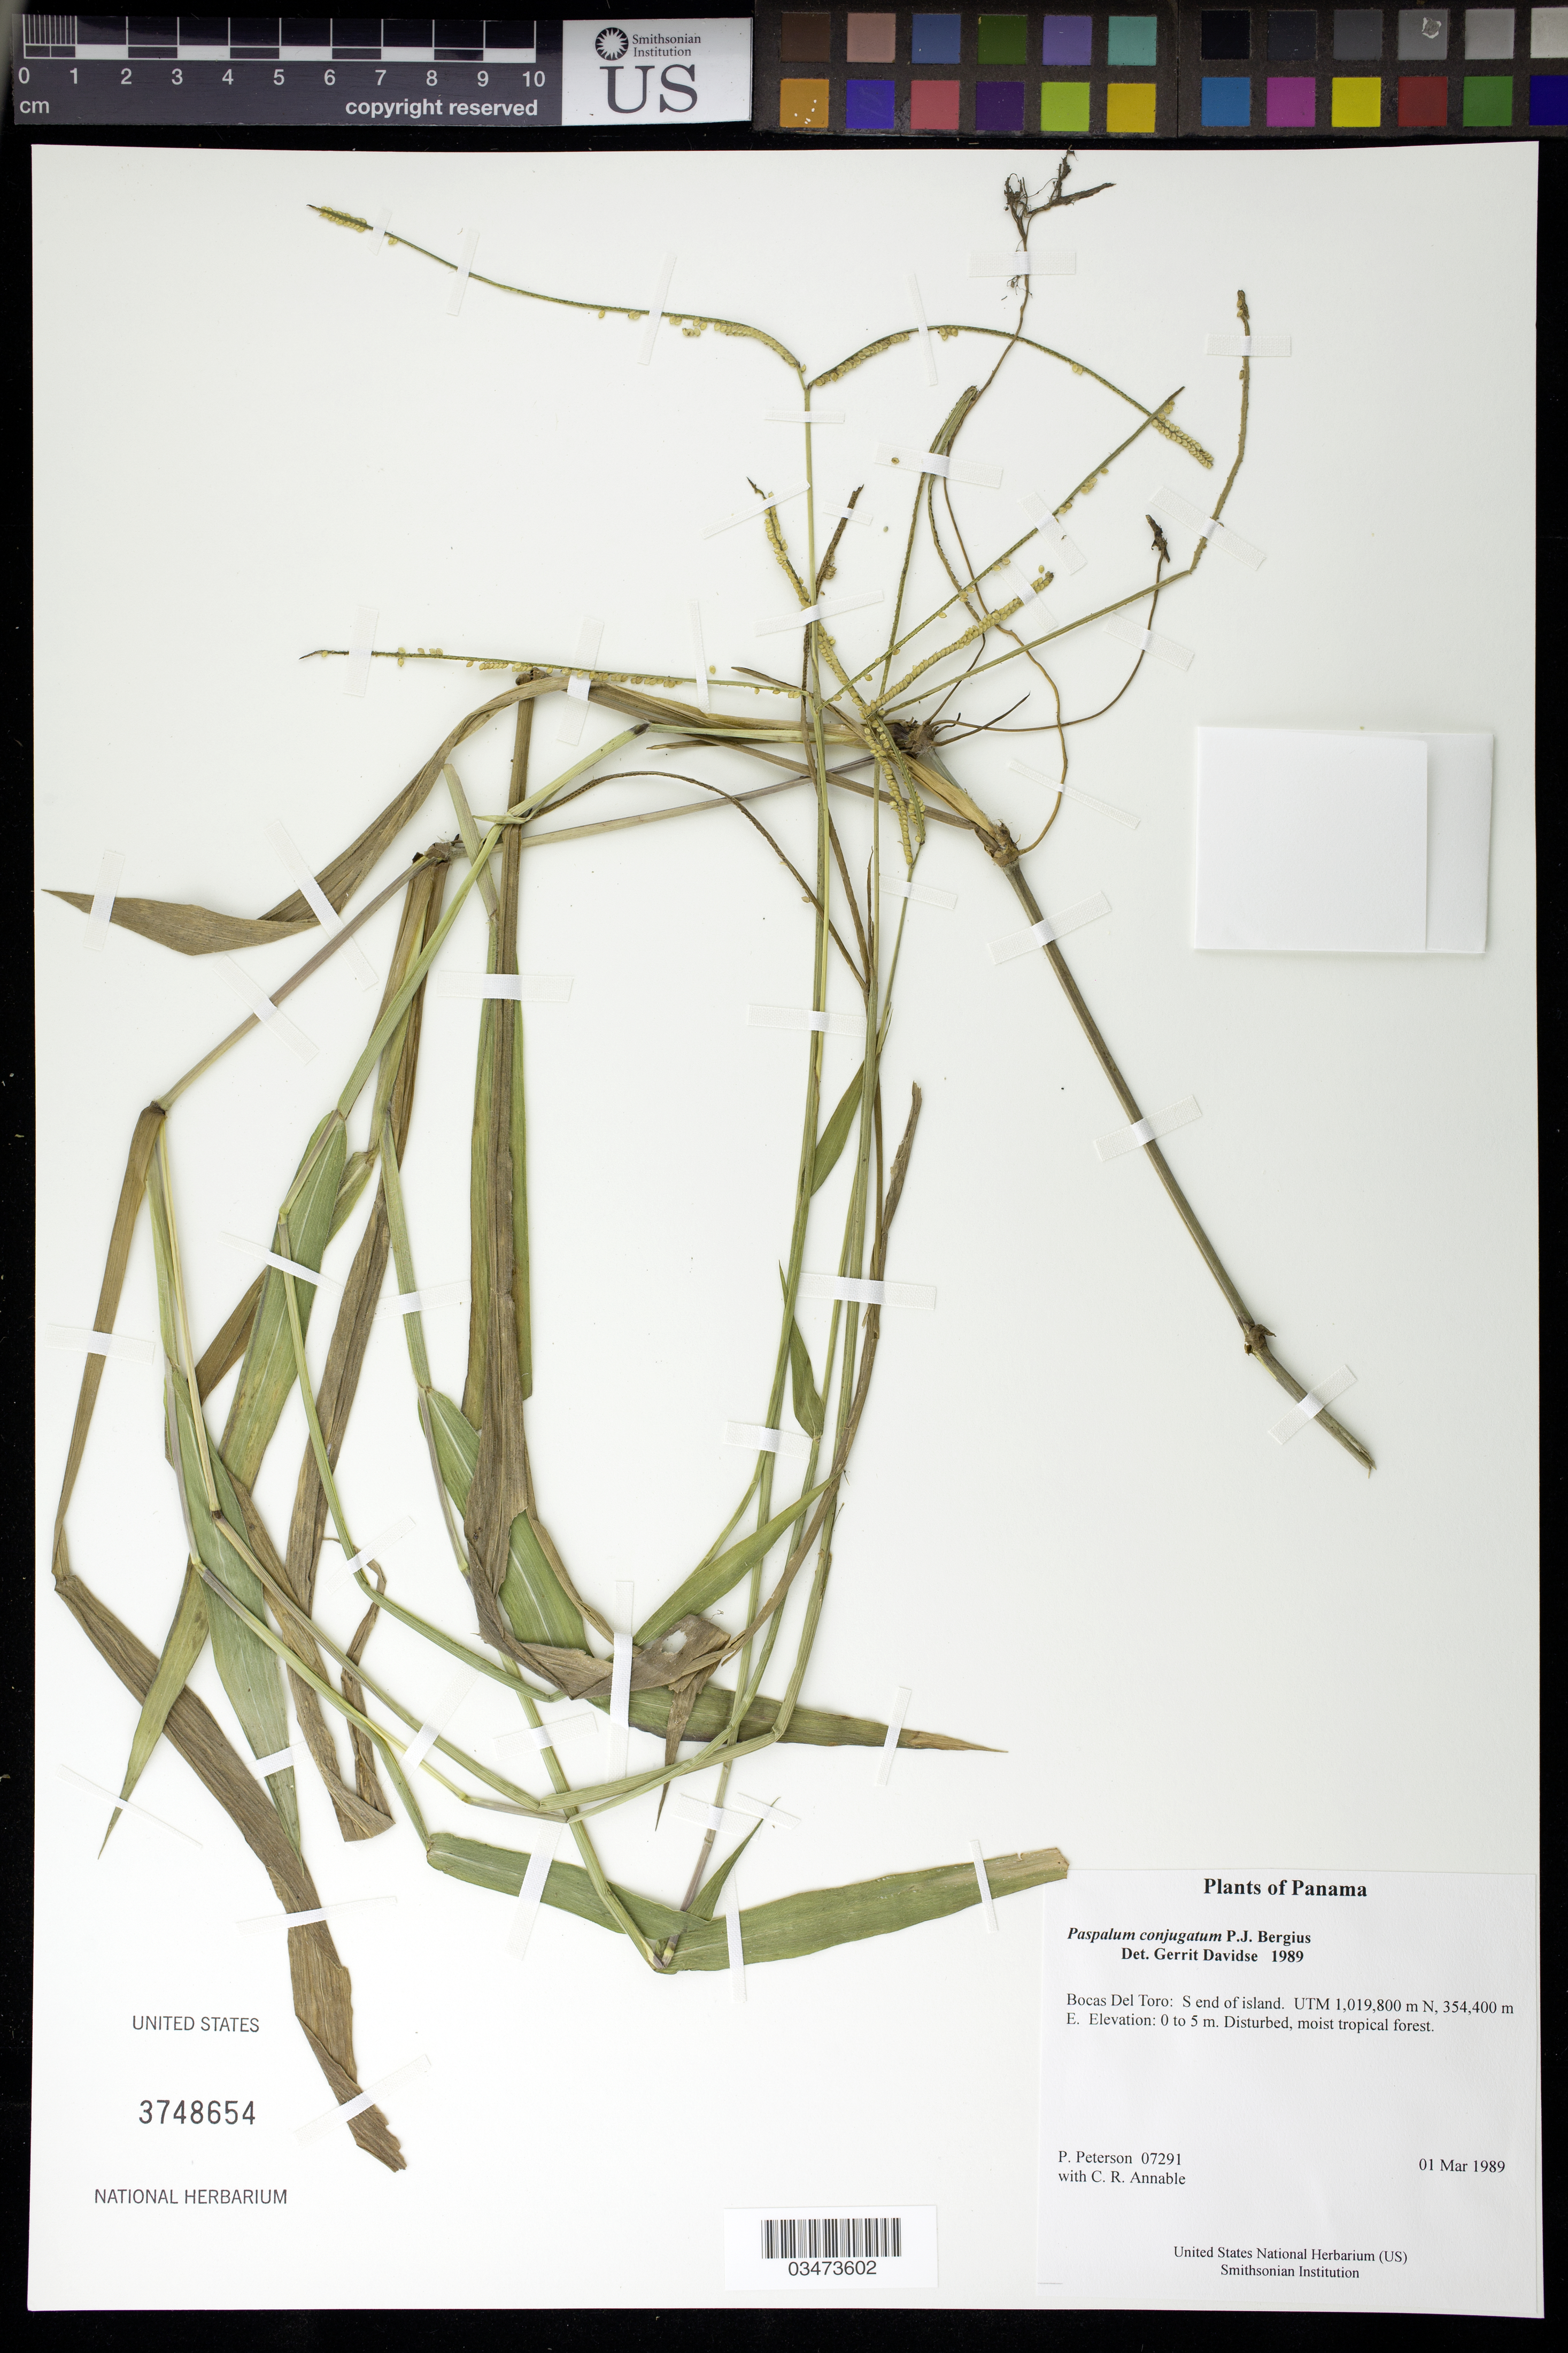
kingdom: Plantae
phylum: Tracheophyta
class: Liliopsida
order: Poales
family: Poaceae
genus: Paspalum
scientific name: Paspalum conjugatum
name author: P.J. Bergius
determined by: Davidse, Gerrit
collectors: P. M. Peterson & C. R. Annable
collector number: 07291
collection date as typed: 01 Mar 1989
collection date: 1989-03-01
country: Panama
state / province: Bocas del Toro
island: Cayo Garcia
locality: S end of island. UTM 1,019,800 m N, 354,400 m E.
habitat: Disturbed, moist tropical forest.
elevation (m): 0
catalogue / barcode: US 3748654